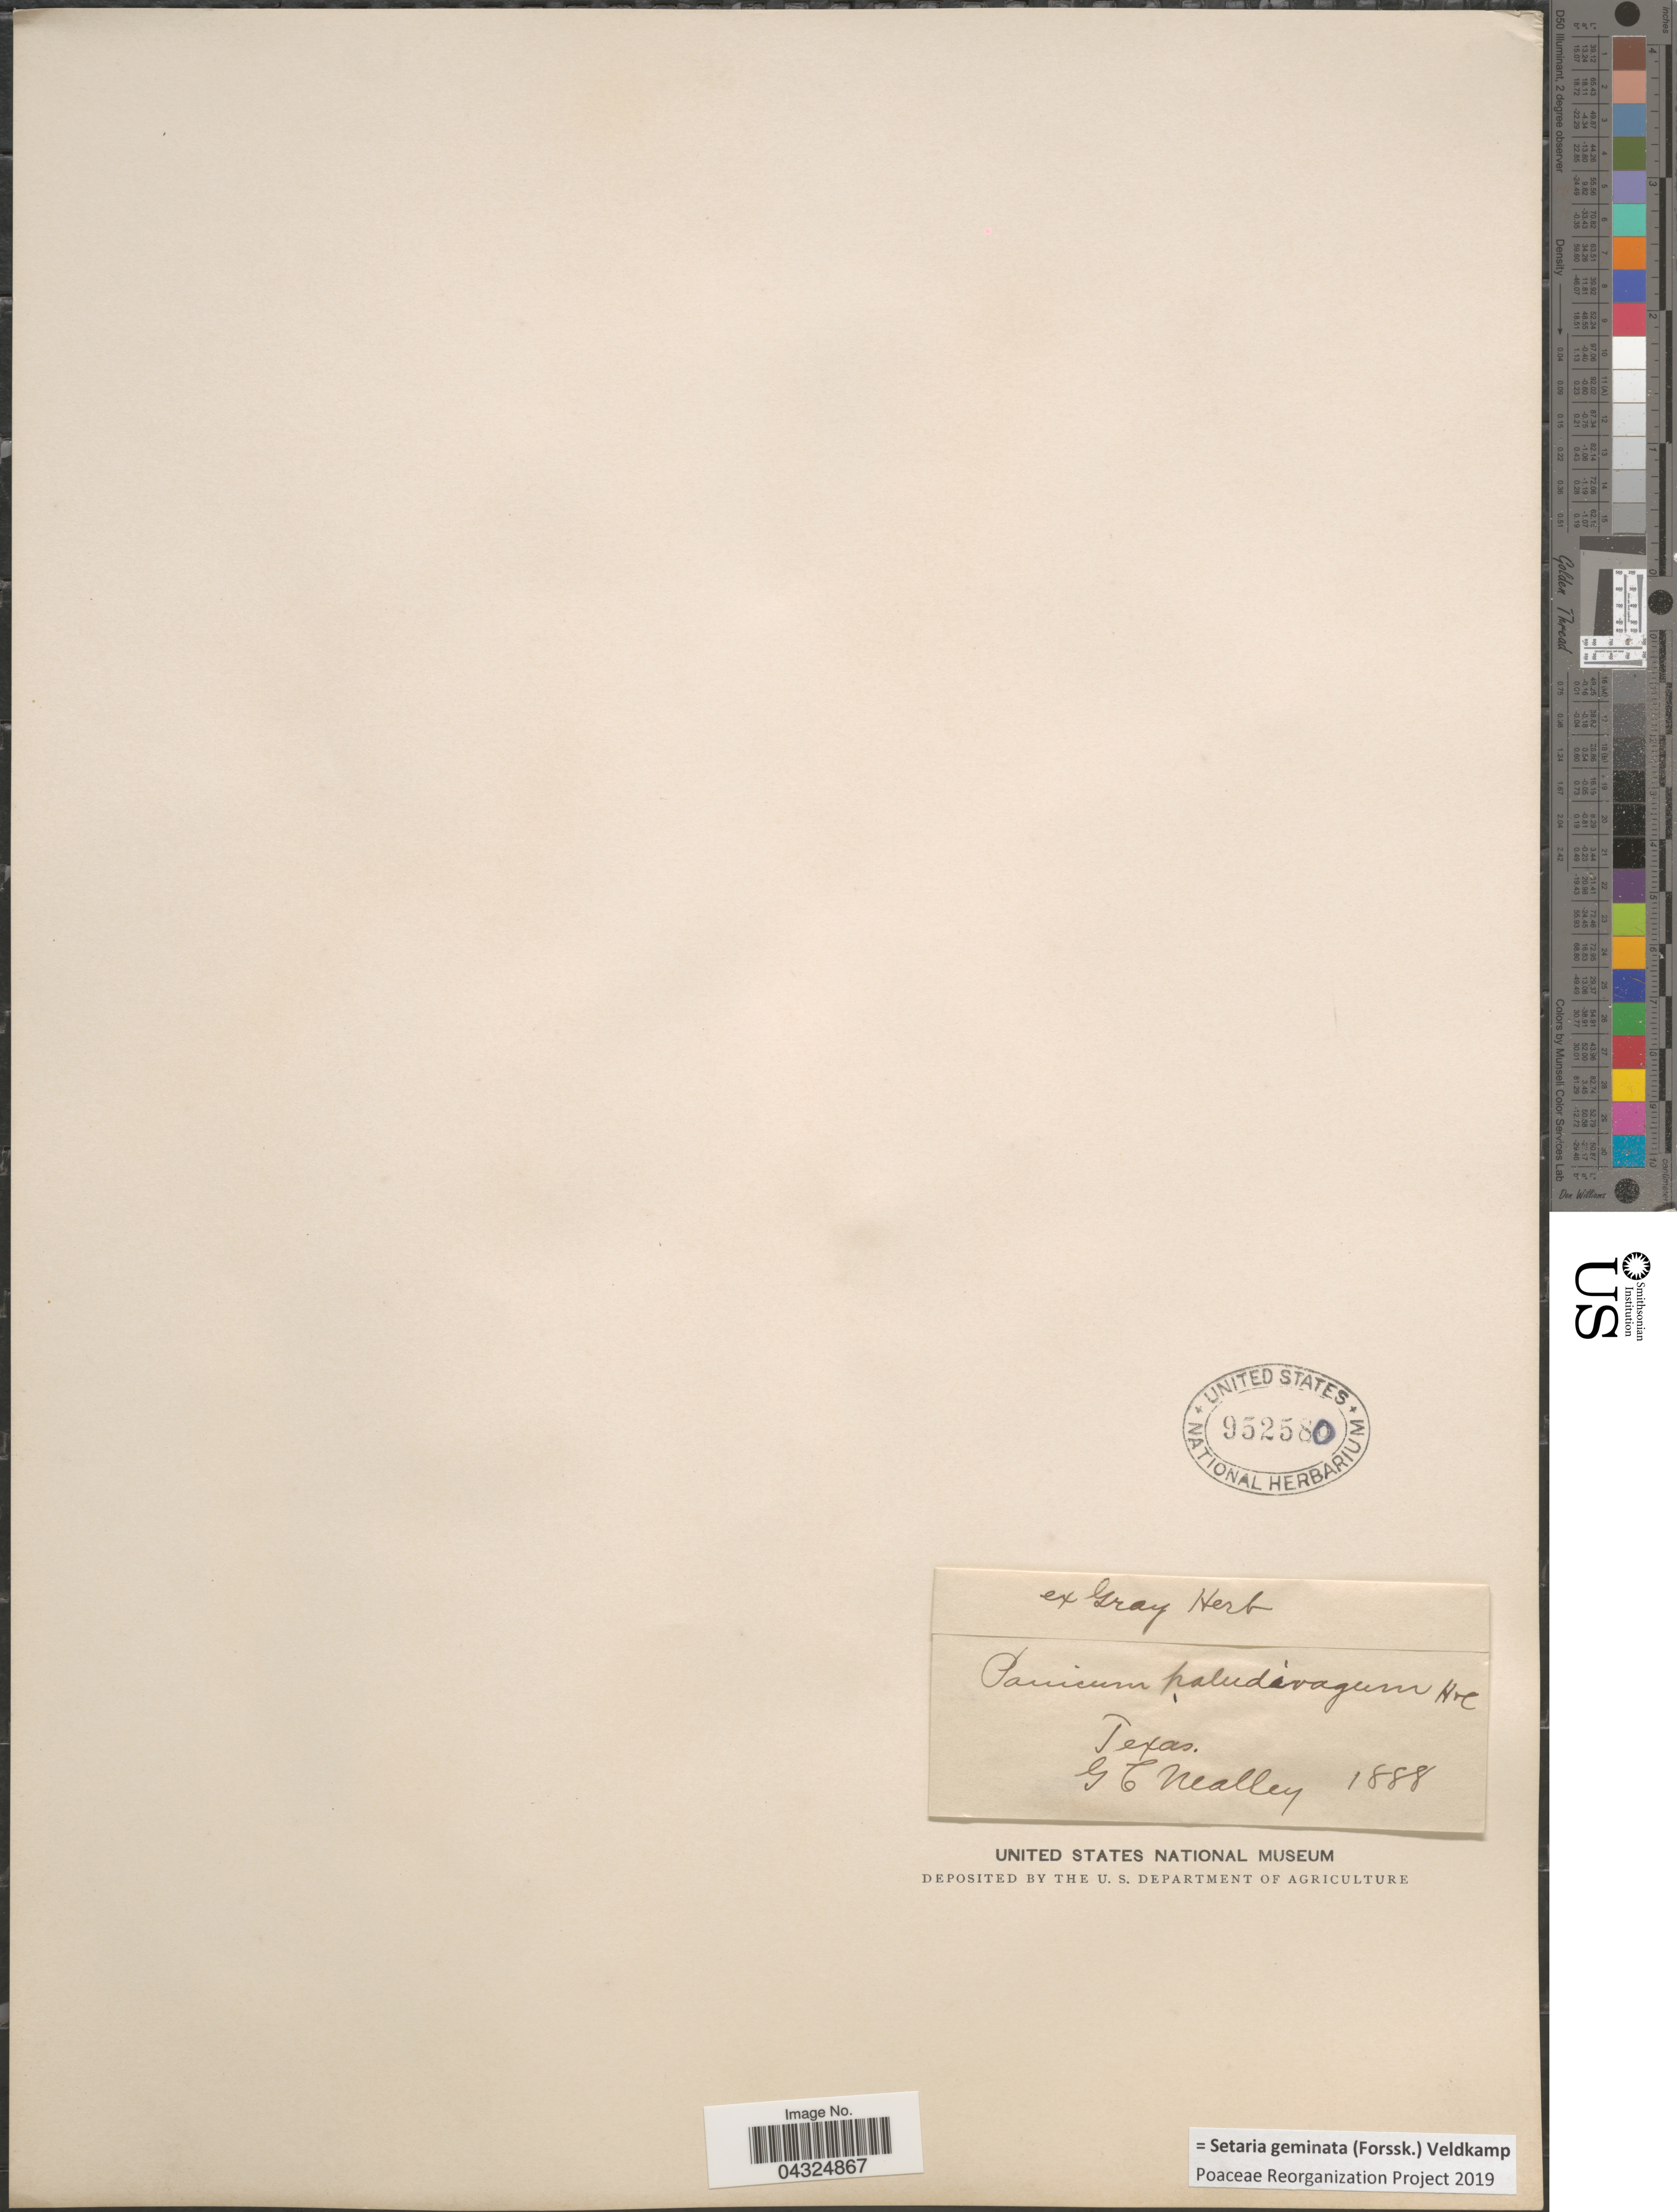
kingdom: Plantae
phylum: Tracheophyta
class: Liliopsida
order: Poales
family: Poaceae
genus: Setaria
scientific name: Setaria geminata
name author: (Forssk.) Veldkamp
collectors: G. C. Nealley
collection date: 1888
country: United States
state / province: Texas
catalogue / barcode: US 952580